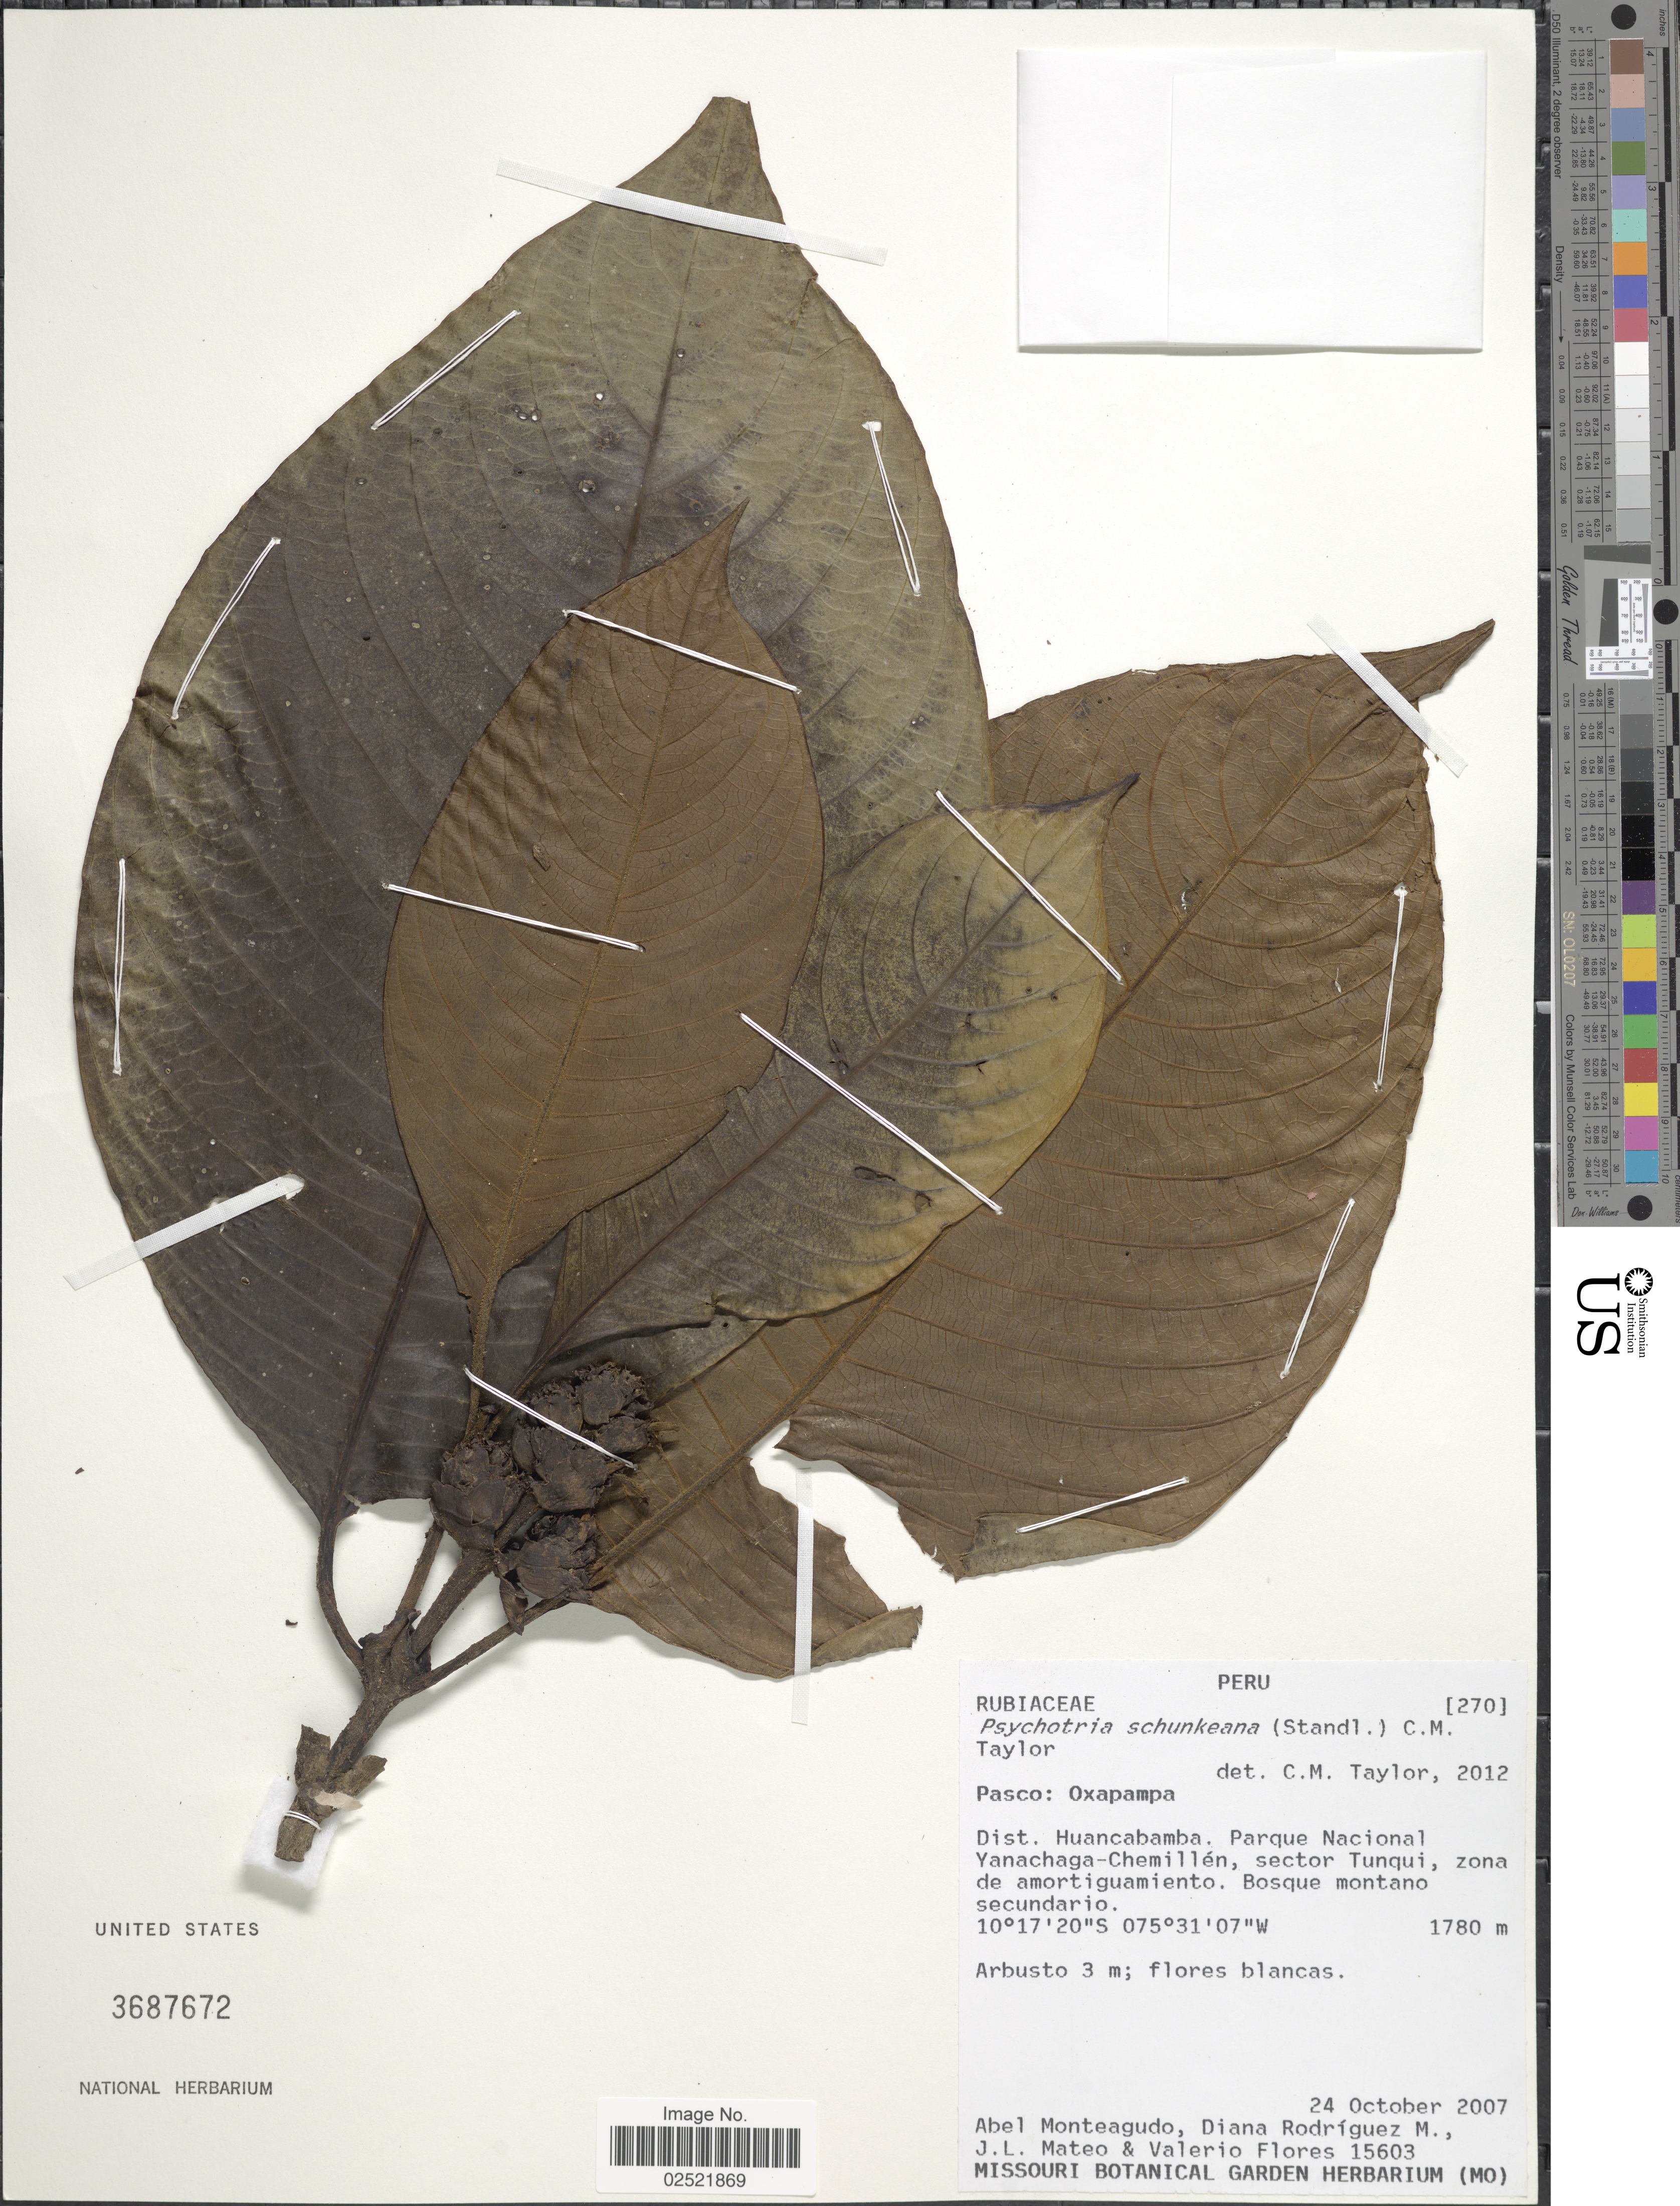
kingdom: Plantae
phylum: Tracheophyta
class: Magnoliopsida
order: Gentianales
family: Rubiaceae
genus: Psychotria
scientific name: Psychotria schunkeana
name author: (Standl.) C.M. Taylor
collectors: A. Monteagudo, D. Rodriguez, J. Mateo & V. Flores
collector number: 15603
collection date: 2007-10-24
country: Peru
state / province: Pasco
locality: Oxapampa, Dist. Huancabamba, Parque Nacional Yanachaga-Chemillen, sector Tunqui, zona de amortiguamiento.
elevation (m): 1780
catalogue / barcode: US 3687672